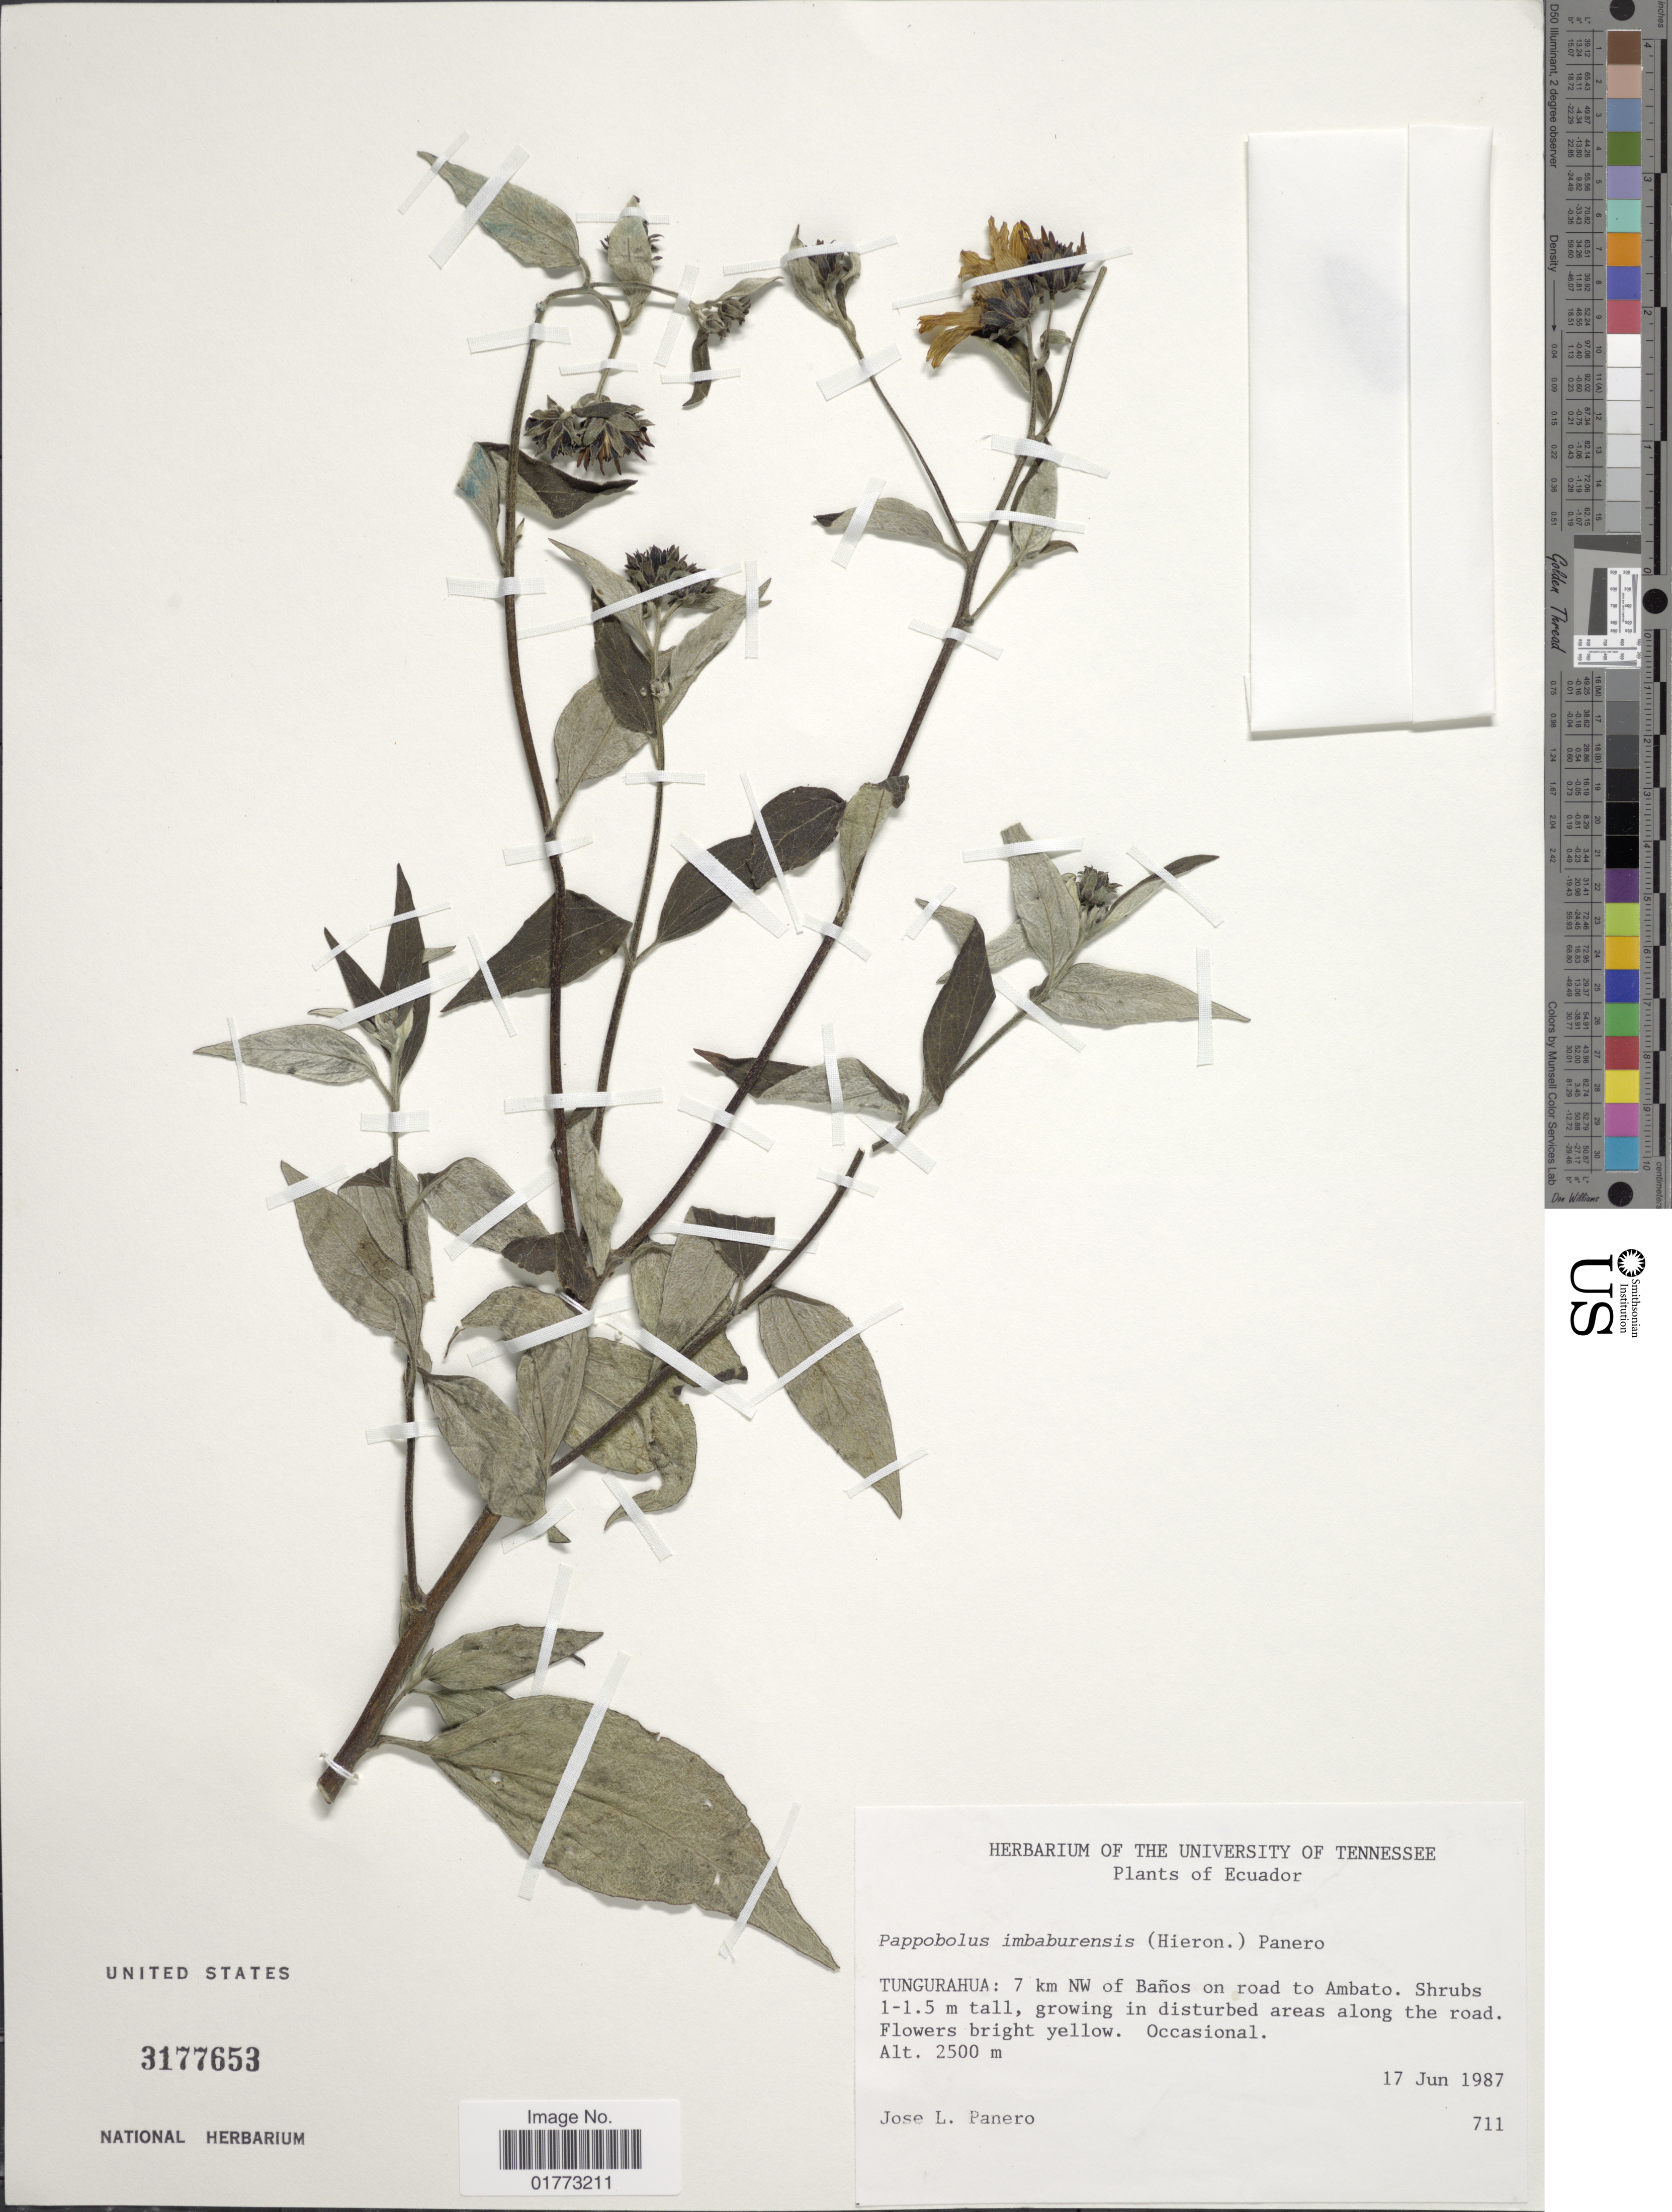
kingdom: Plantae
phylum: Tracheophyta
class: Magnoliopsida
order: Asterales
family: Asteraceae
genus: Pappobolus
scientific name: Pappobolus imbaburensis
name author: (Hieron.) Panero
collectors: J. L. Panero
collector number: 711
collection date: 1987-06-17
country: Ecuador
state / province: Tungurahua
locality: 7 km NW of Banos on road to Ambato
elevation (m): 2500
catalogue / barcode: US 3177653